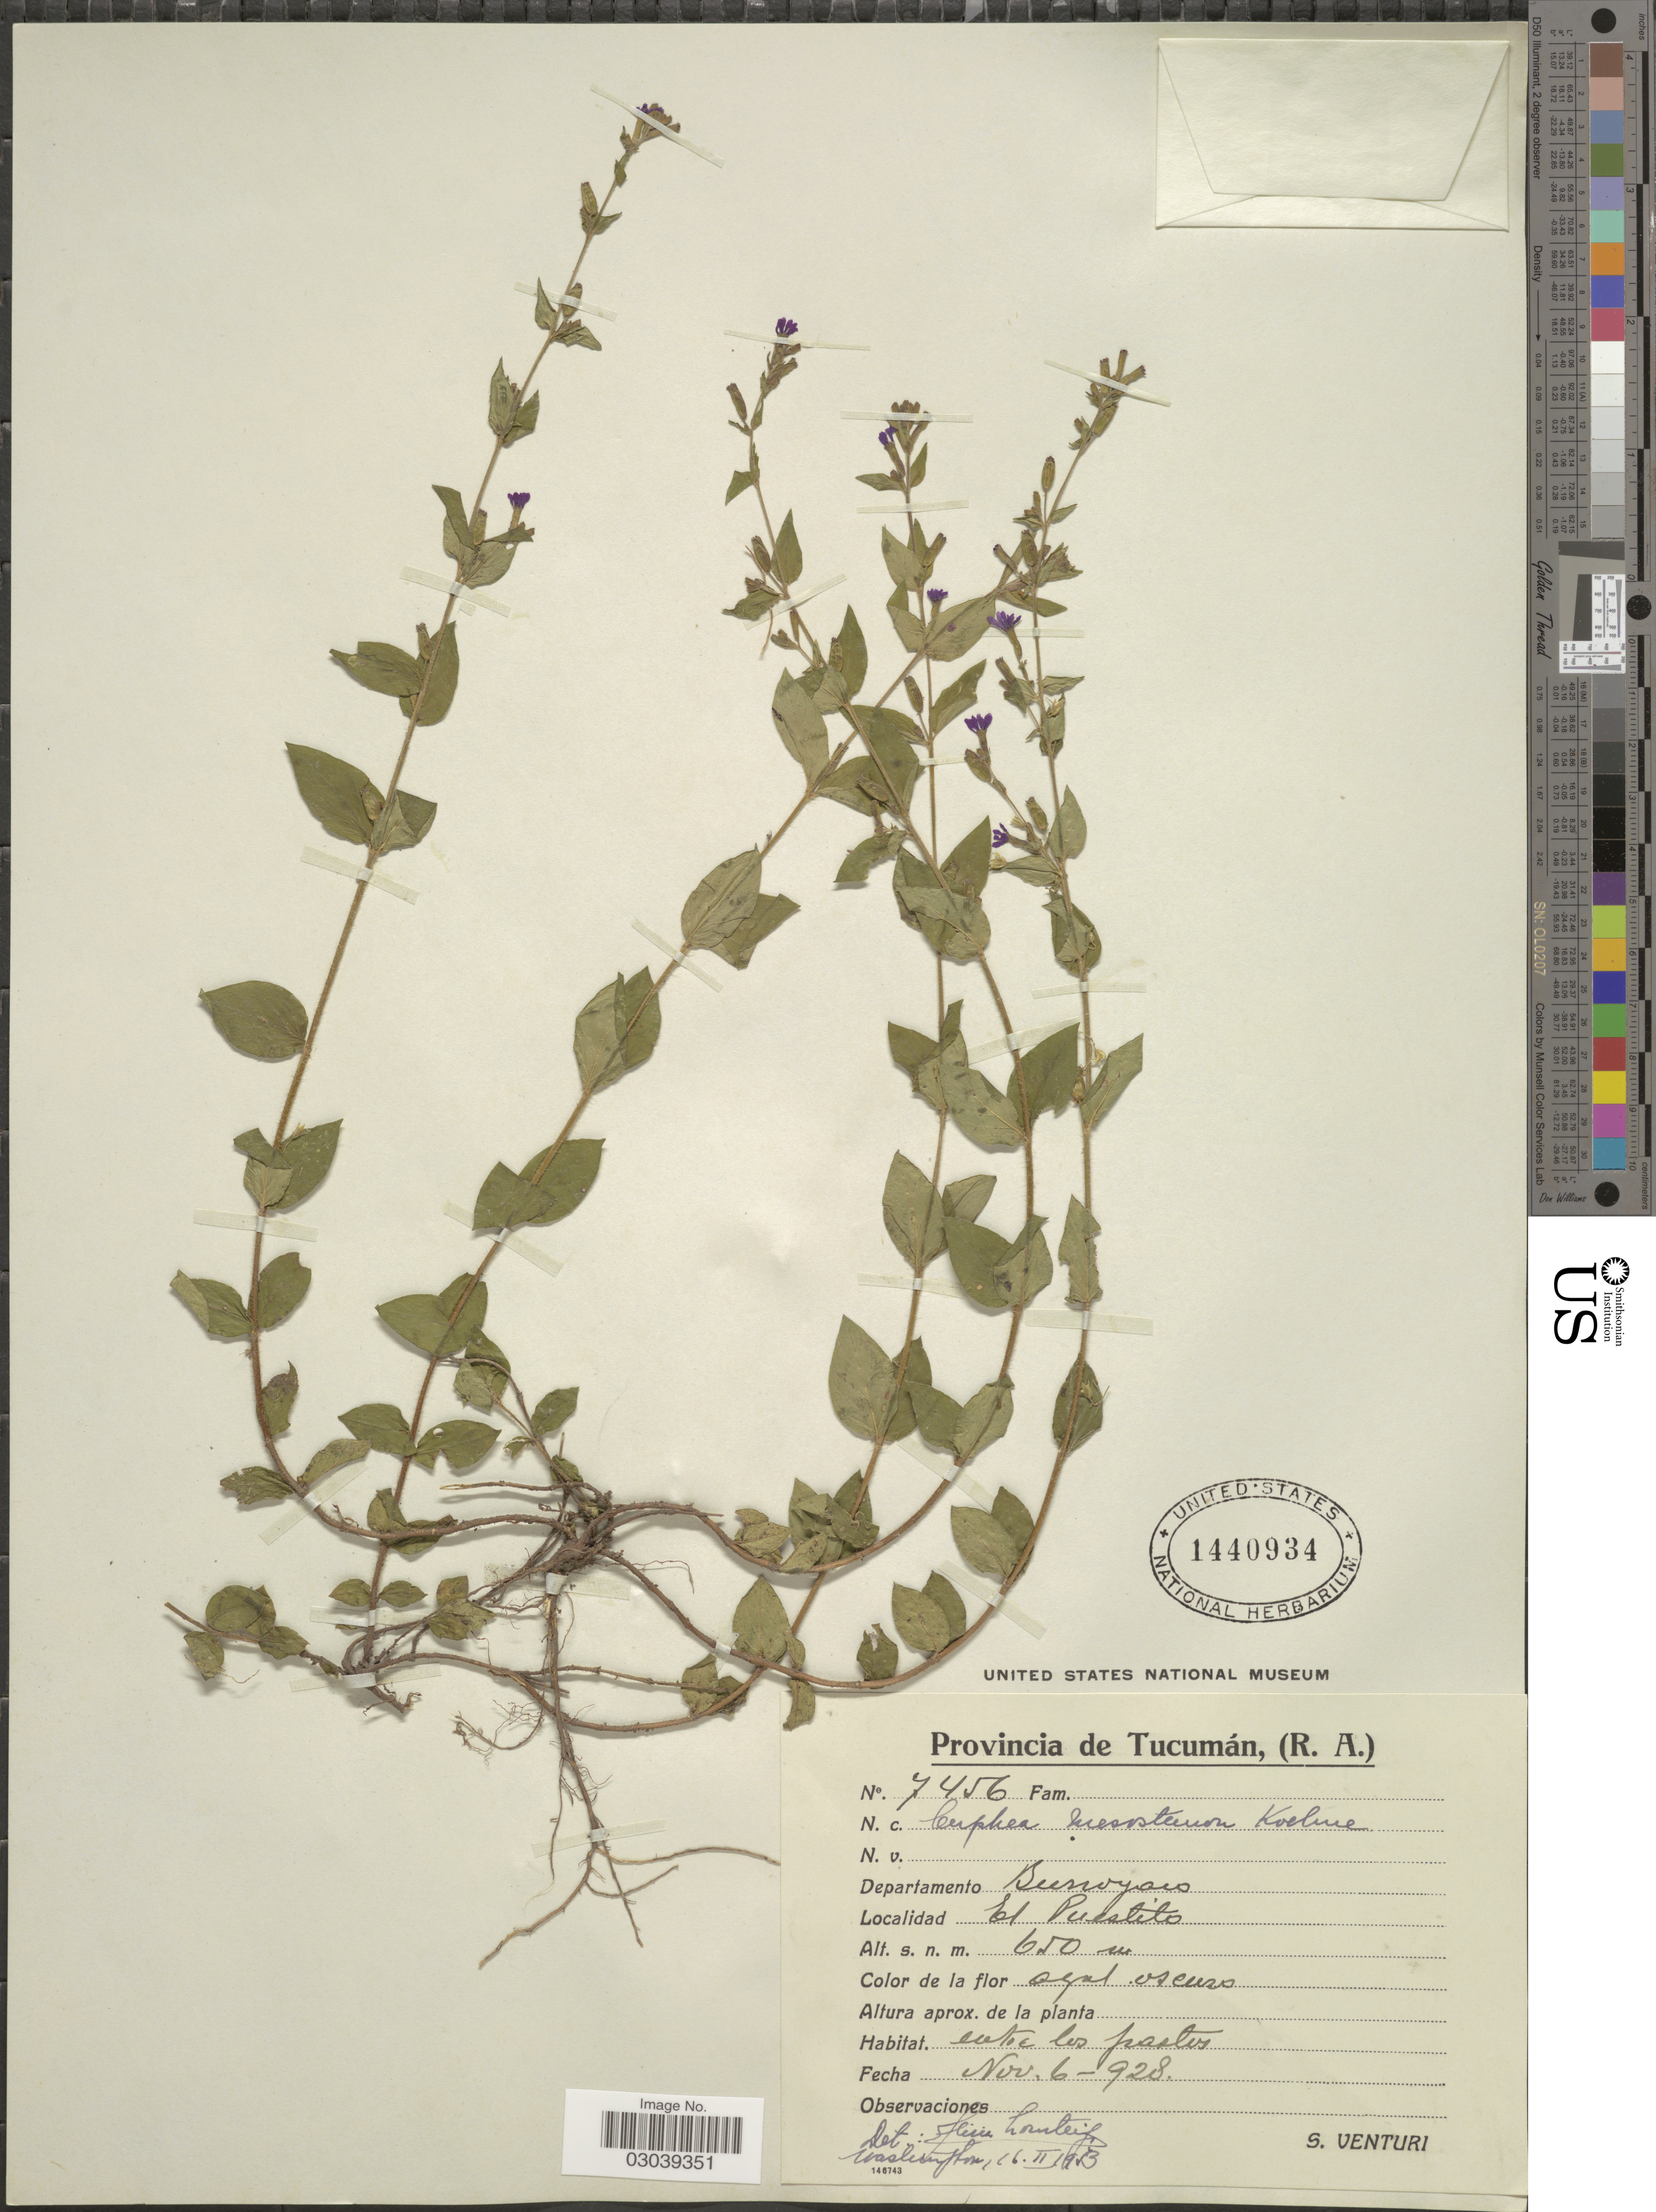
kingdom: Plantae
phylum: Tracheophyta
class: Magnoliopsida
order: Myrtales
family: Lythraceae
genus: Cuphea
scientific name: Cuphea calophylla subsp. mesostemon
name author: (Koehne) Lourteig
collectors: S. Venturi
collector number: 7456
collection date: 1928-11-06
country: Argentina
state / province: Tucuman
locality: Departamento Burroyaco. El Puestito.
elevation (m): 650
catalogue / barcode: US 1440934